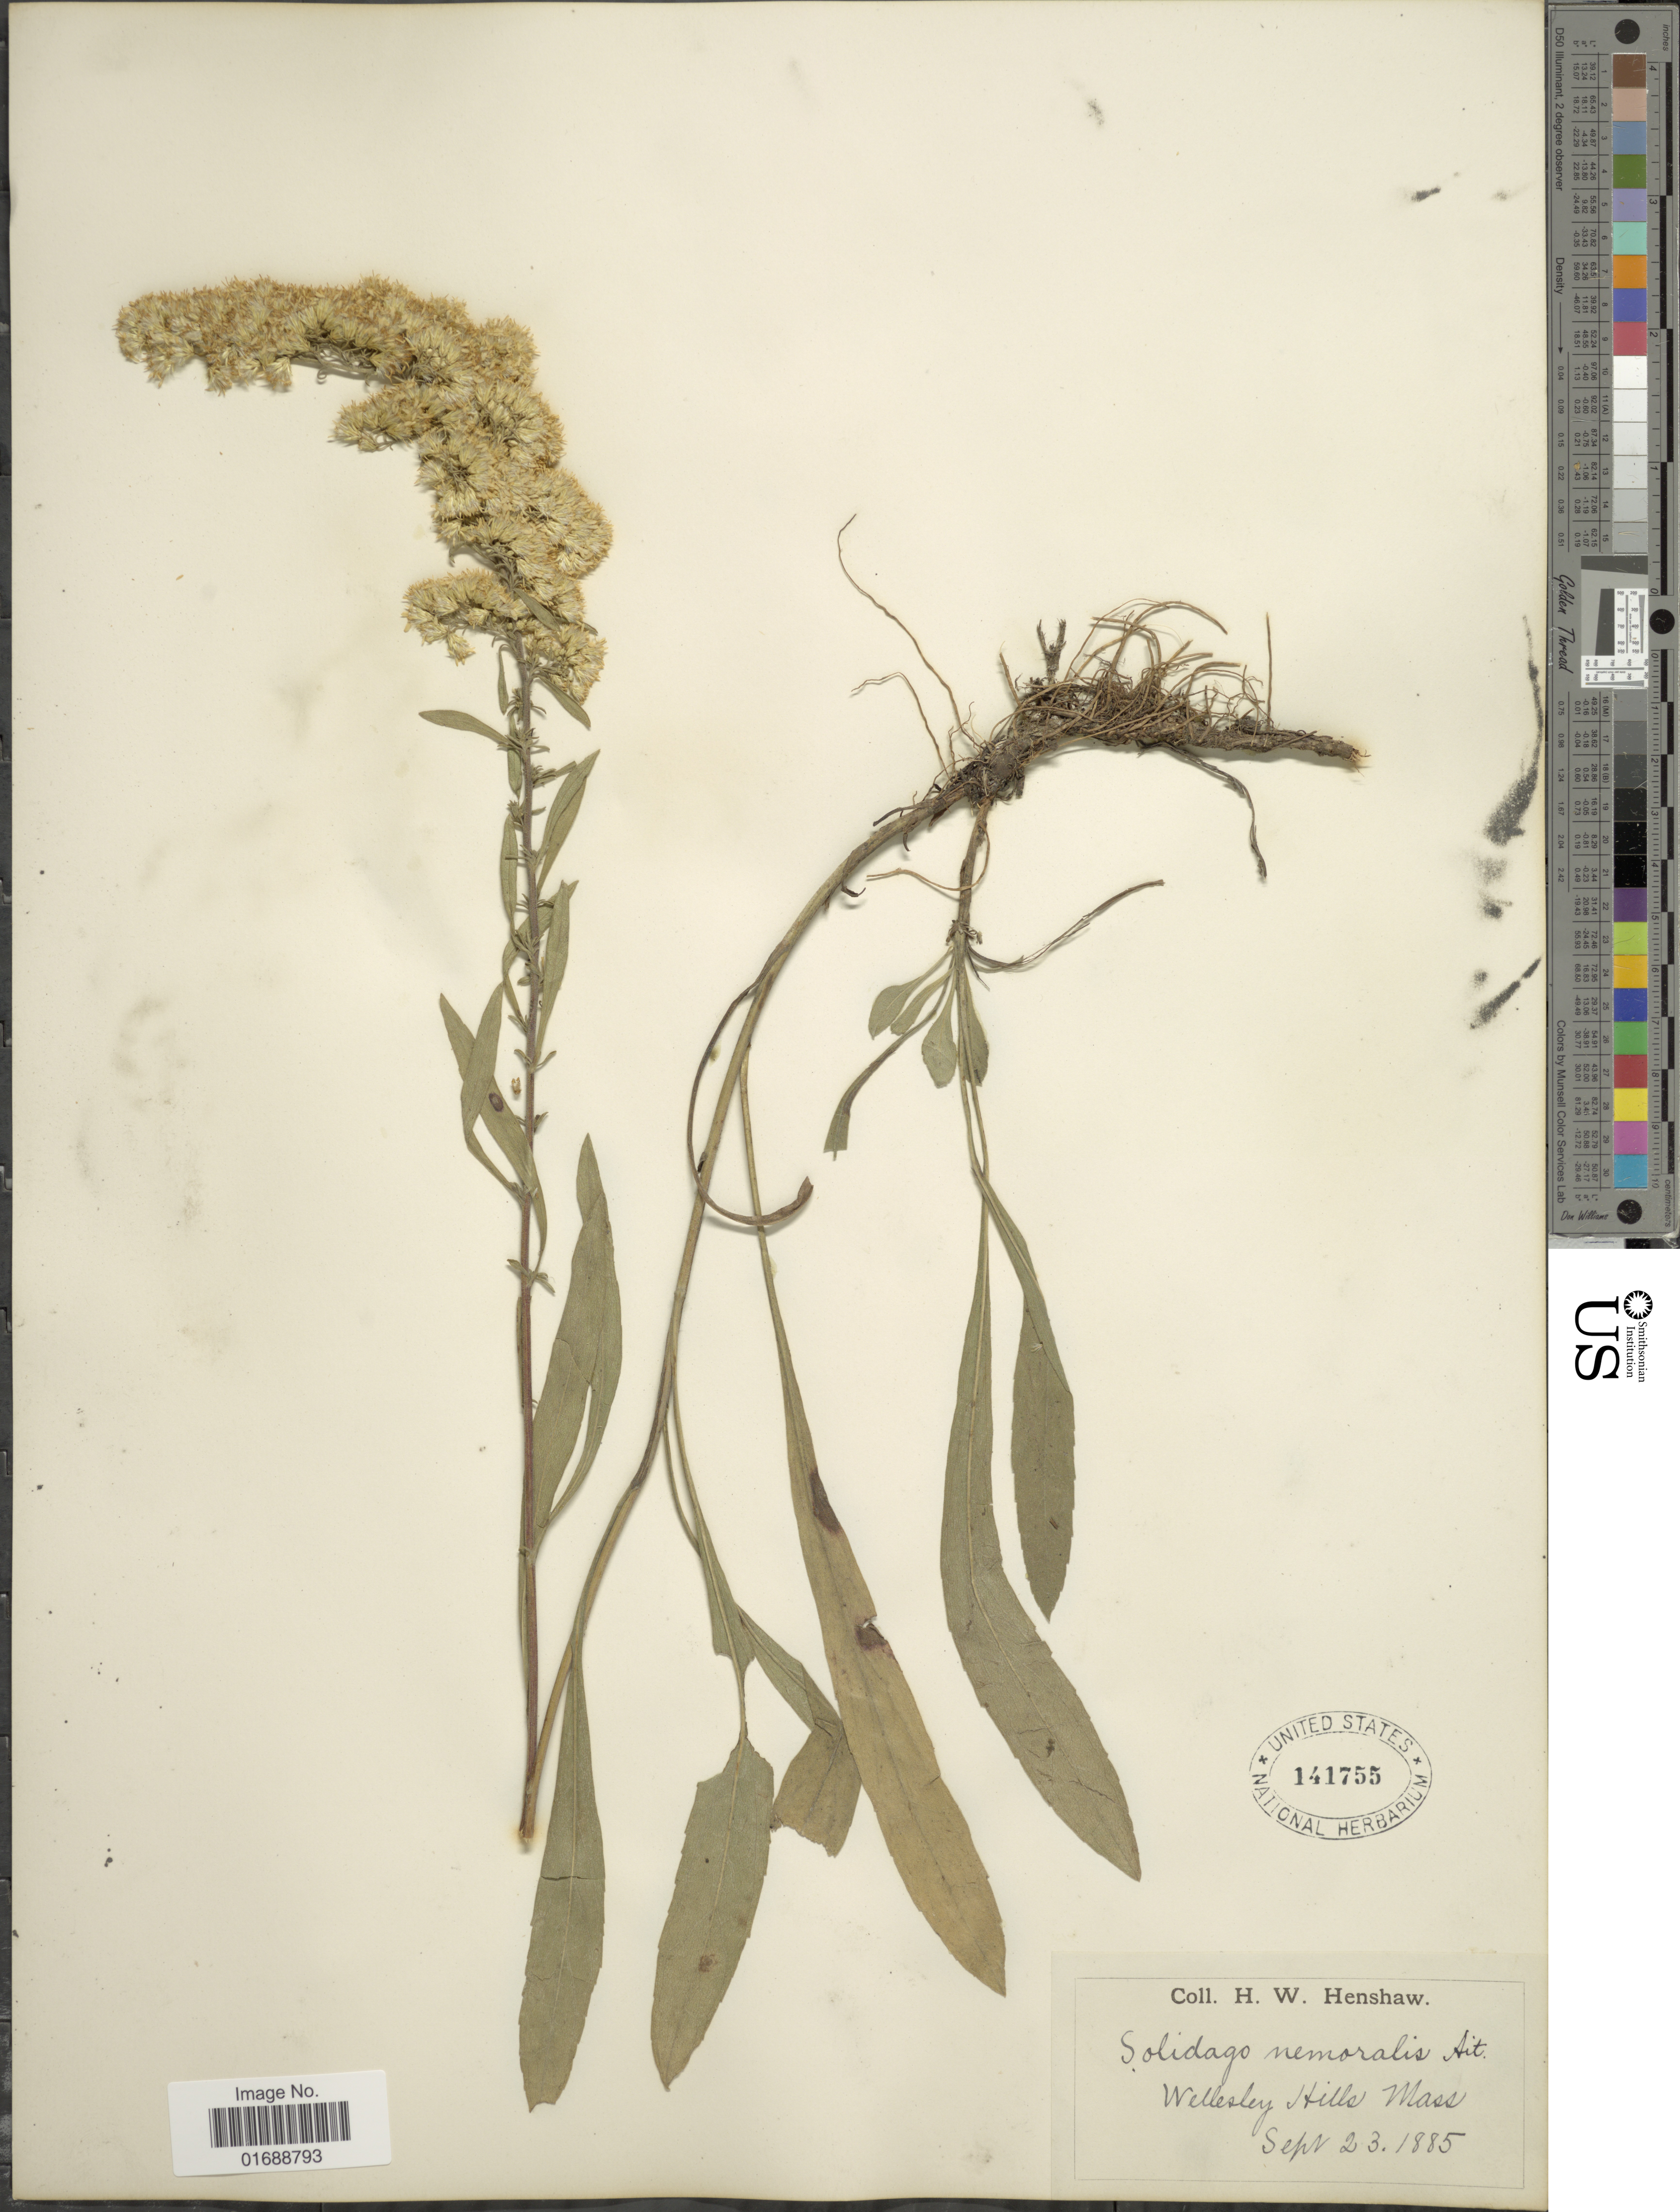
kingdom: Plantae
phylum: Tracheophyta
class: Magnoliopsida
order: Asterales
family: Asteraceae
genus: Solidago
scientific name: Solidago nemoralis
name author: Aiton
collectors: H. Henshaw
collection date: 1885-09-23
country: United States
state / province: Massachusetts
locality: Wellesley Hills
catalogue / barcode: US 141755